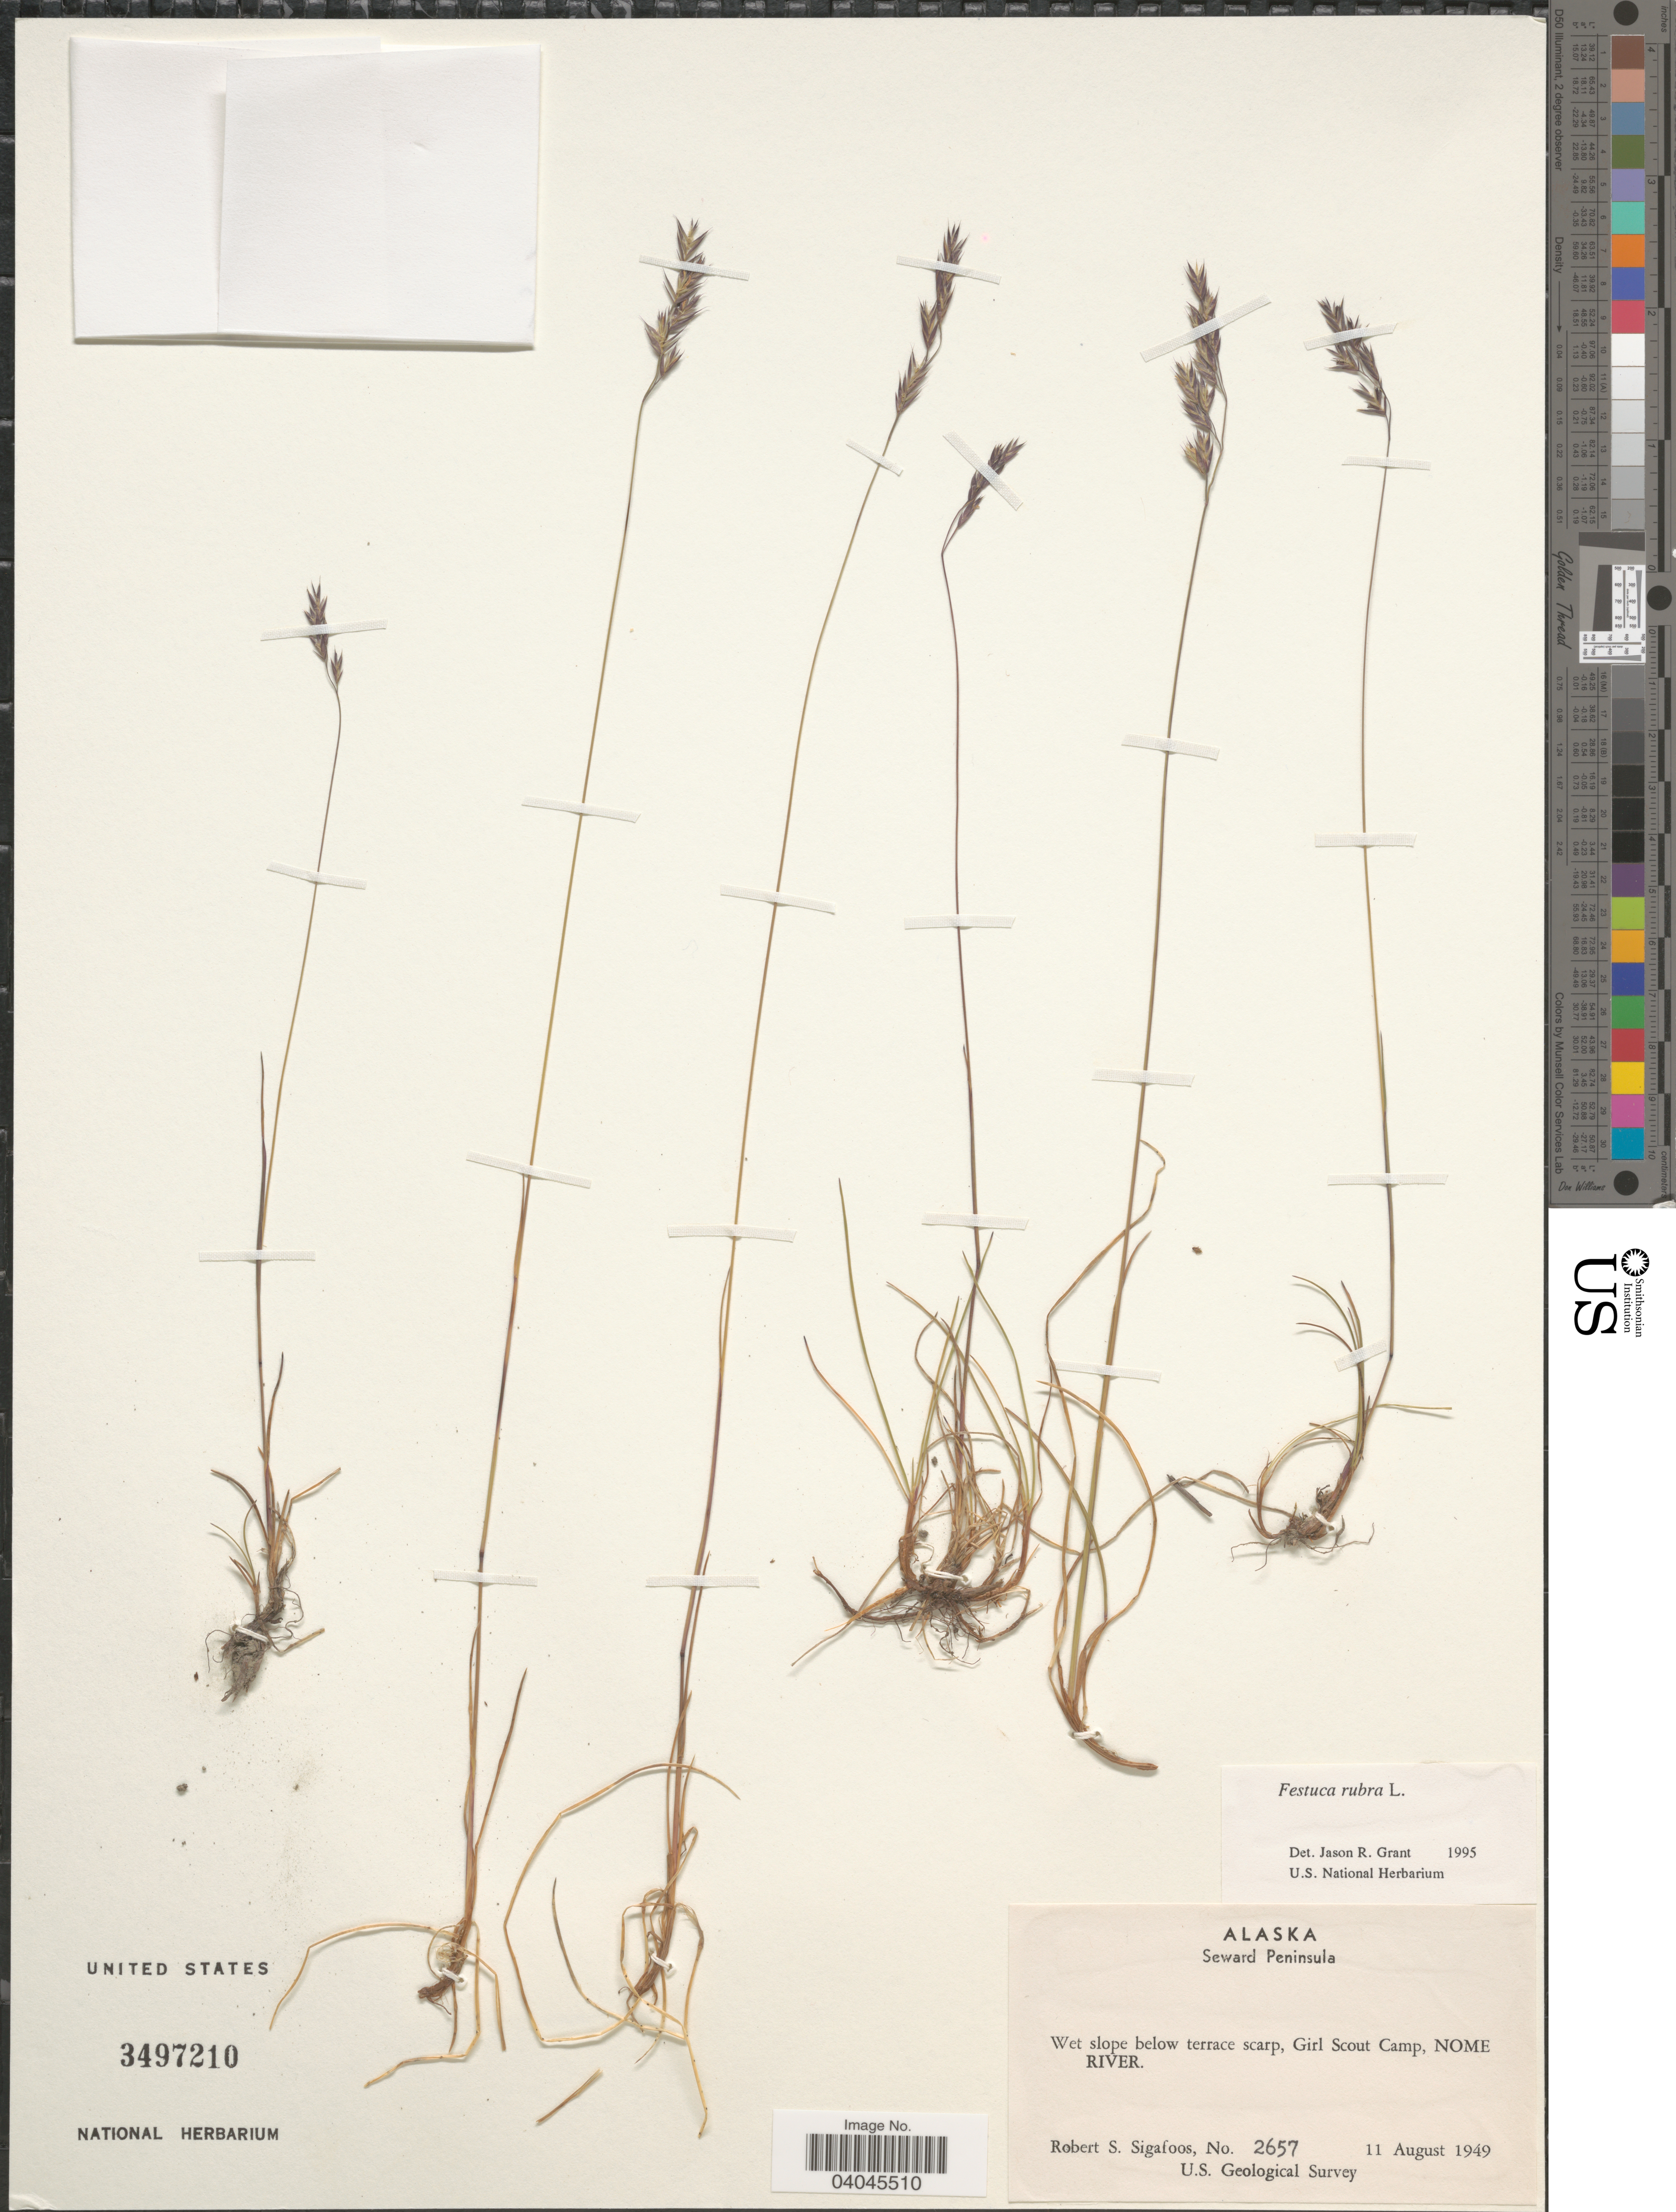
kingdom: Plantae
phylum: Tracheophyta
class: Liliopsida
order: Poales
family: Poaceae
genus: Festuca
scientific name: Festuca rubra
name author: L.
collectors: R. Sigafoos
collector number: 2657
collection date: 1949-08-11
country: United States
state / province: Alaska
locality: Seward Peninsula. Wet slope below terrace scarp, Girl Scout Camp, Nome River.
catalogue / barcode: US 3497210